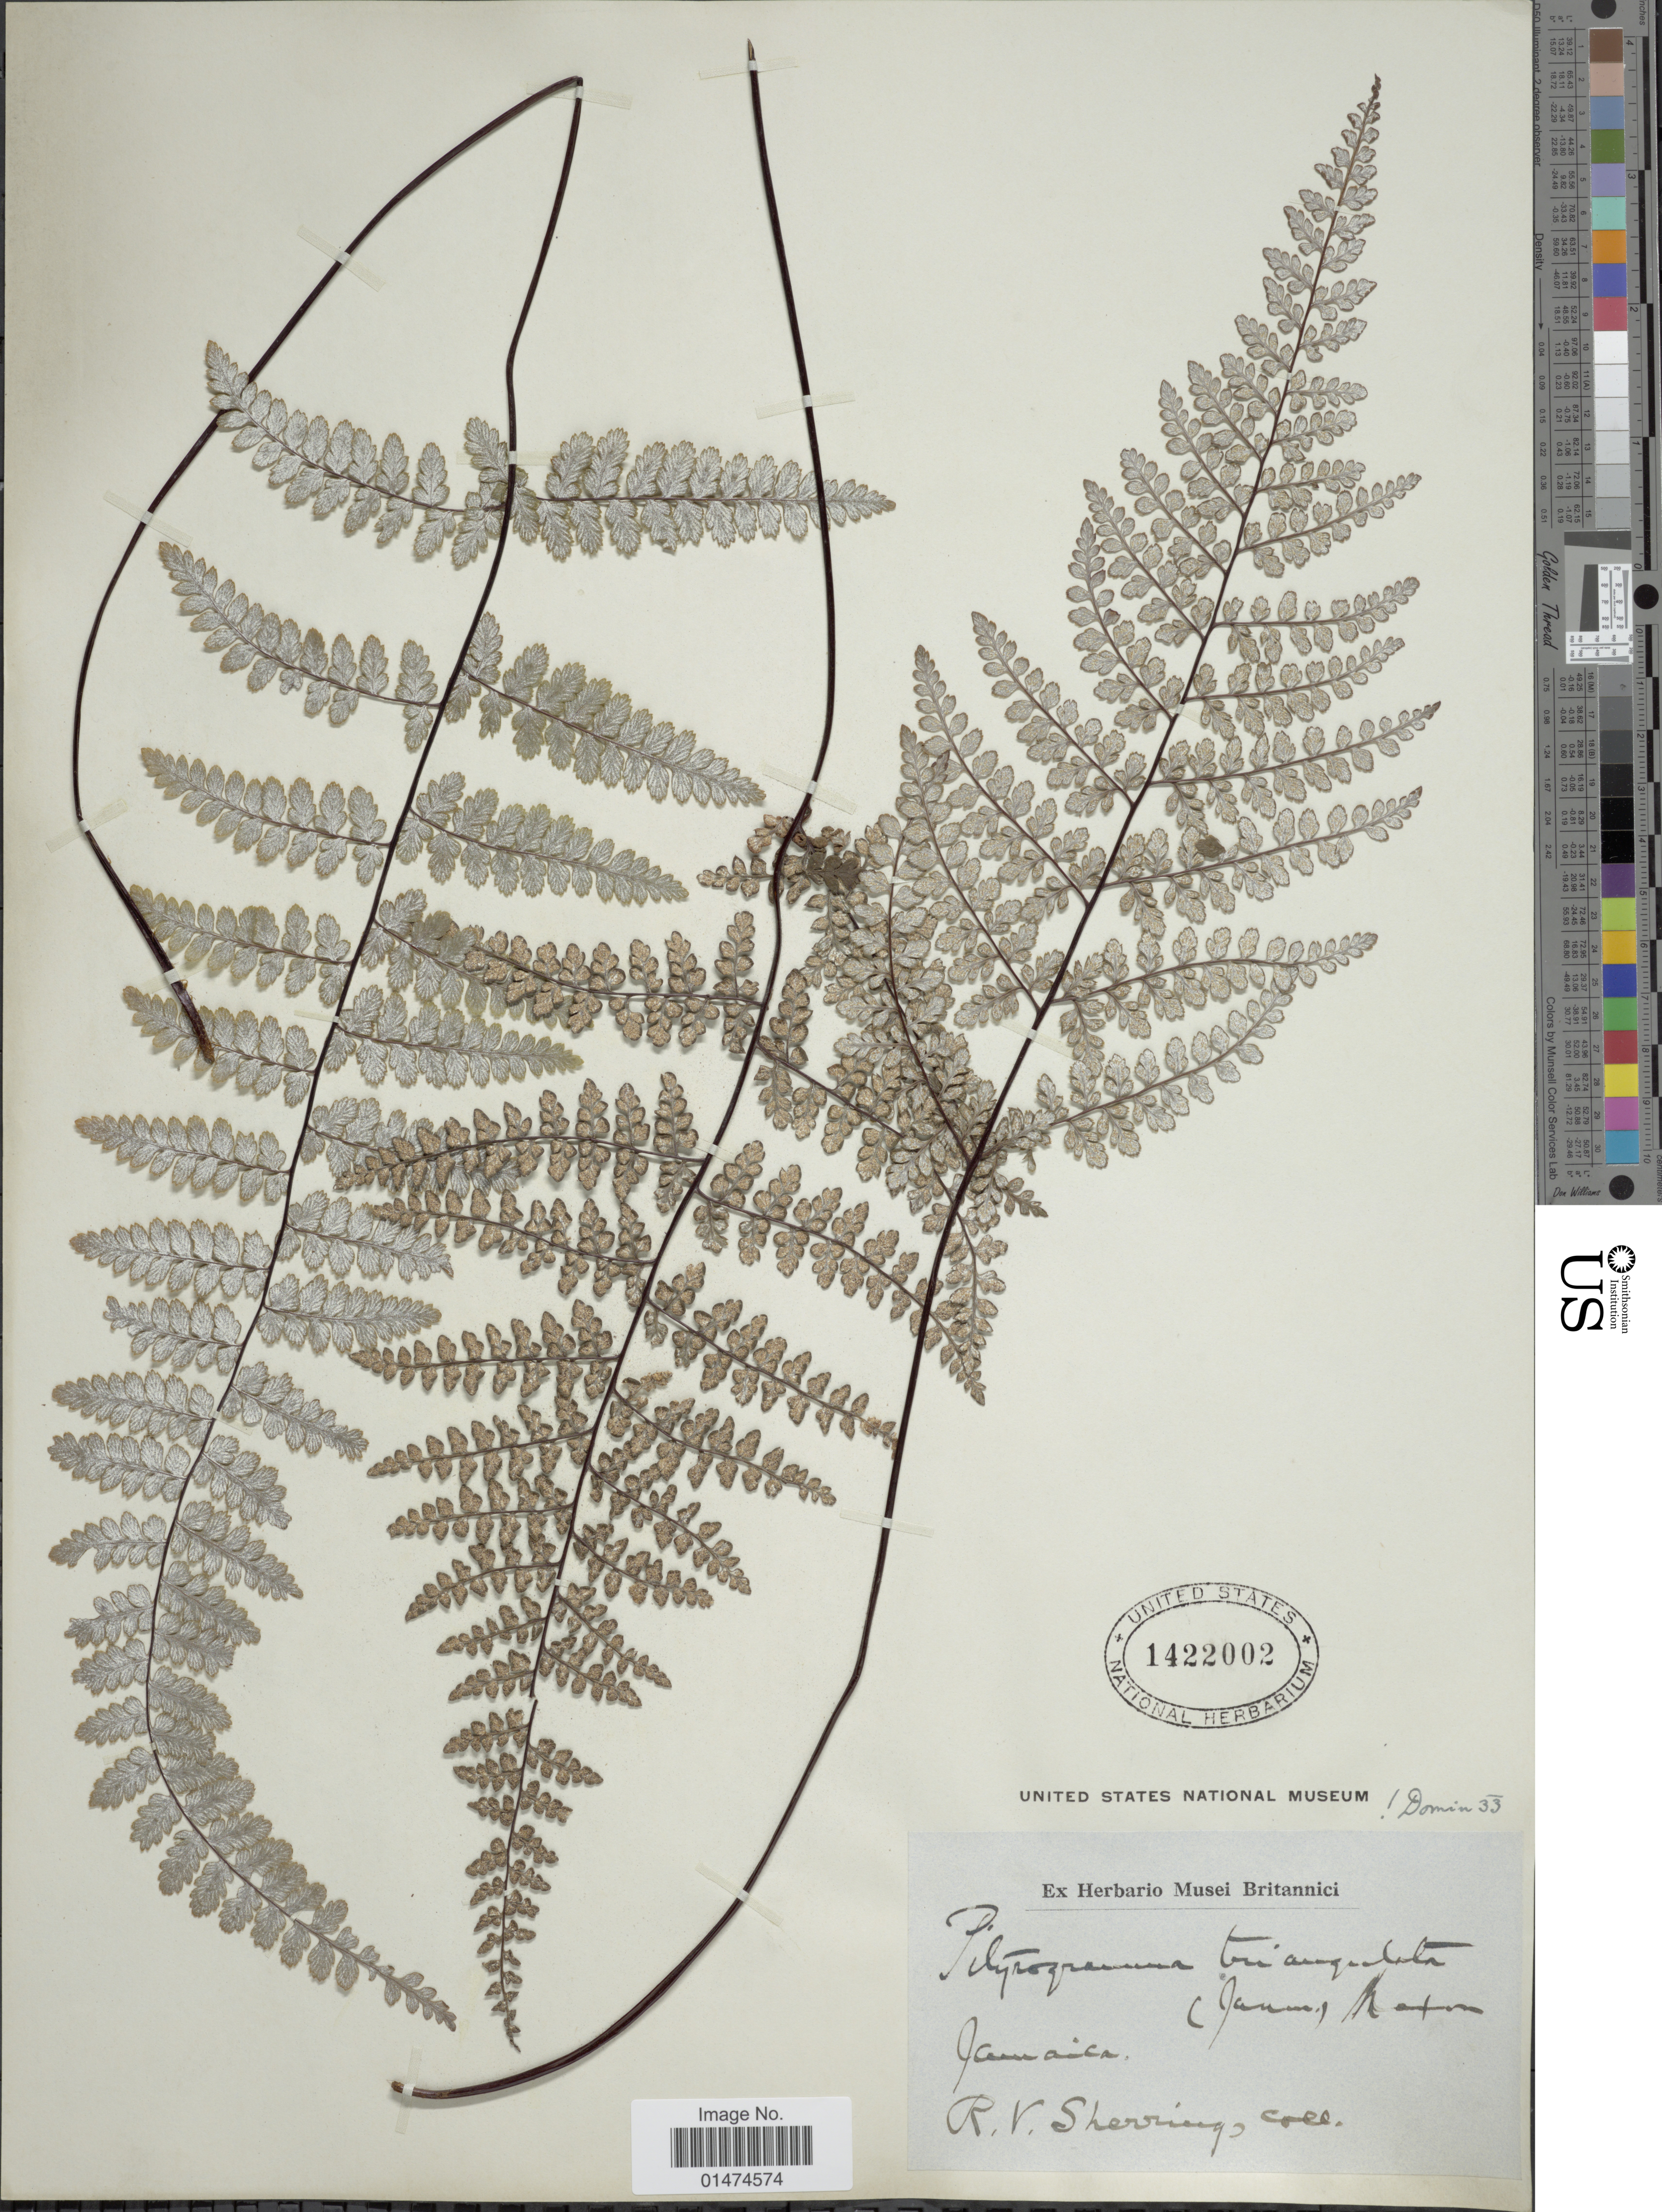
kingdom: Plantae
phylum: Tracheophyta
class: Polypodiopsida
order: Polypodiales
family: Pteridaceae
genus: Pityrogramma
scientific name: Pityrogramma triangulata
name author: (Jenman) Maxon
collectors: R. Sherring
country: Jamaica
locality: Jamaica.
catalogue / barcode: US 1422002